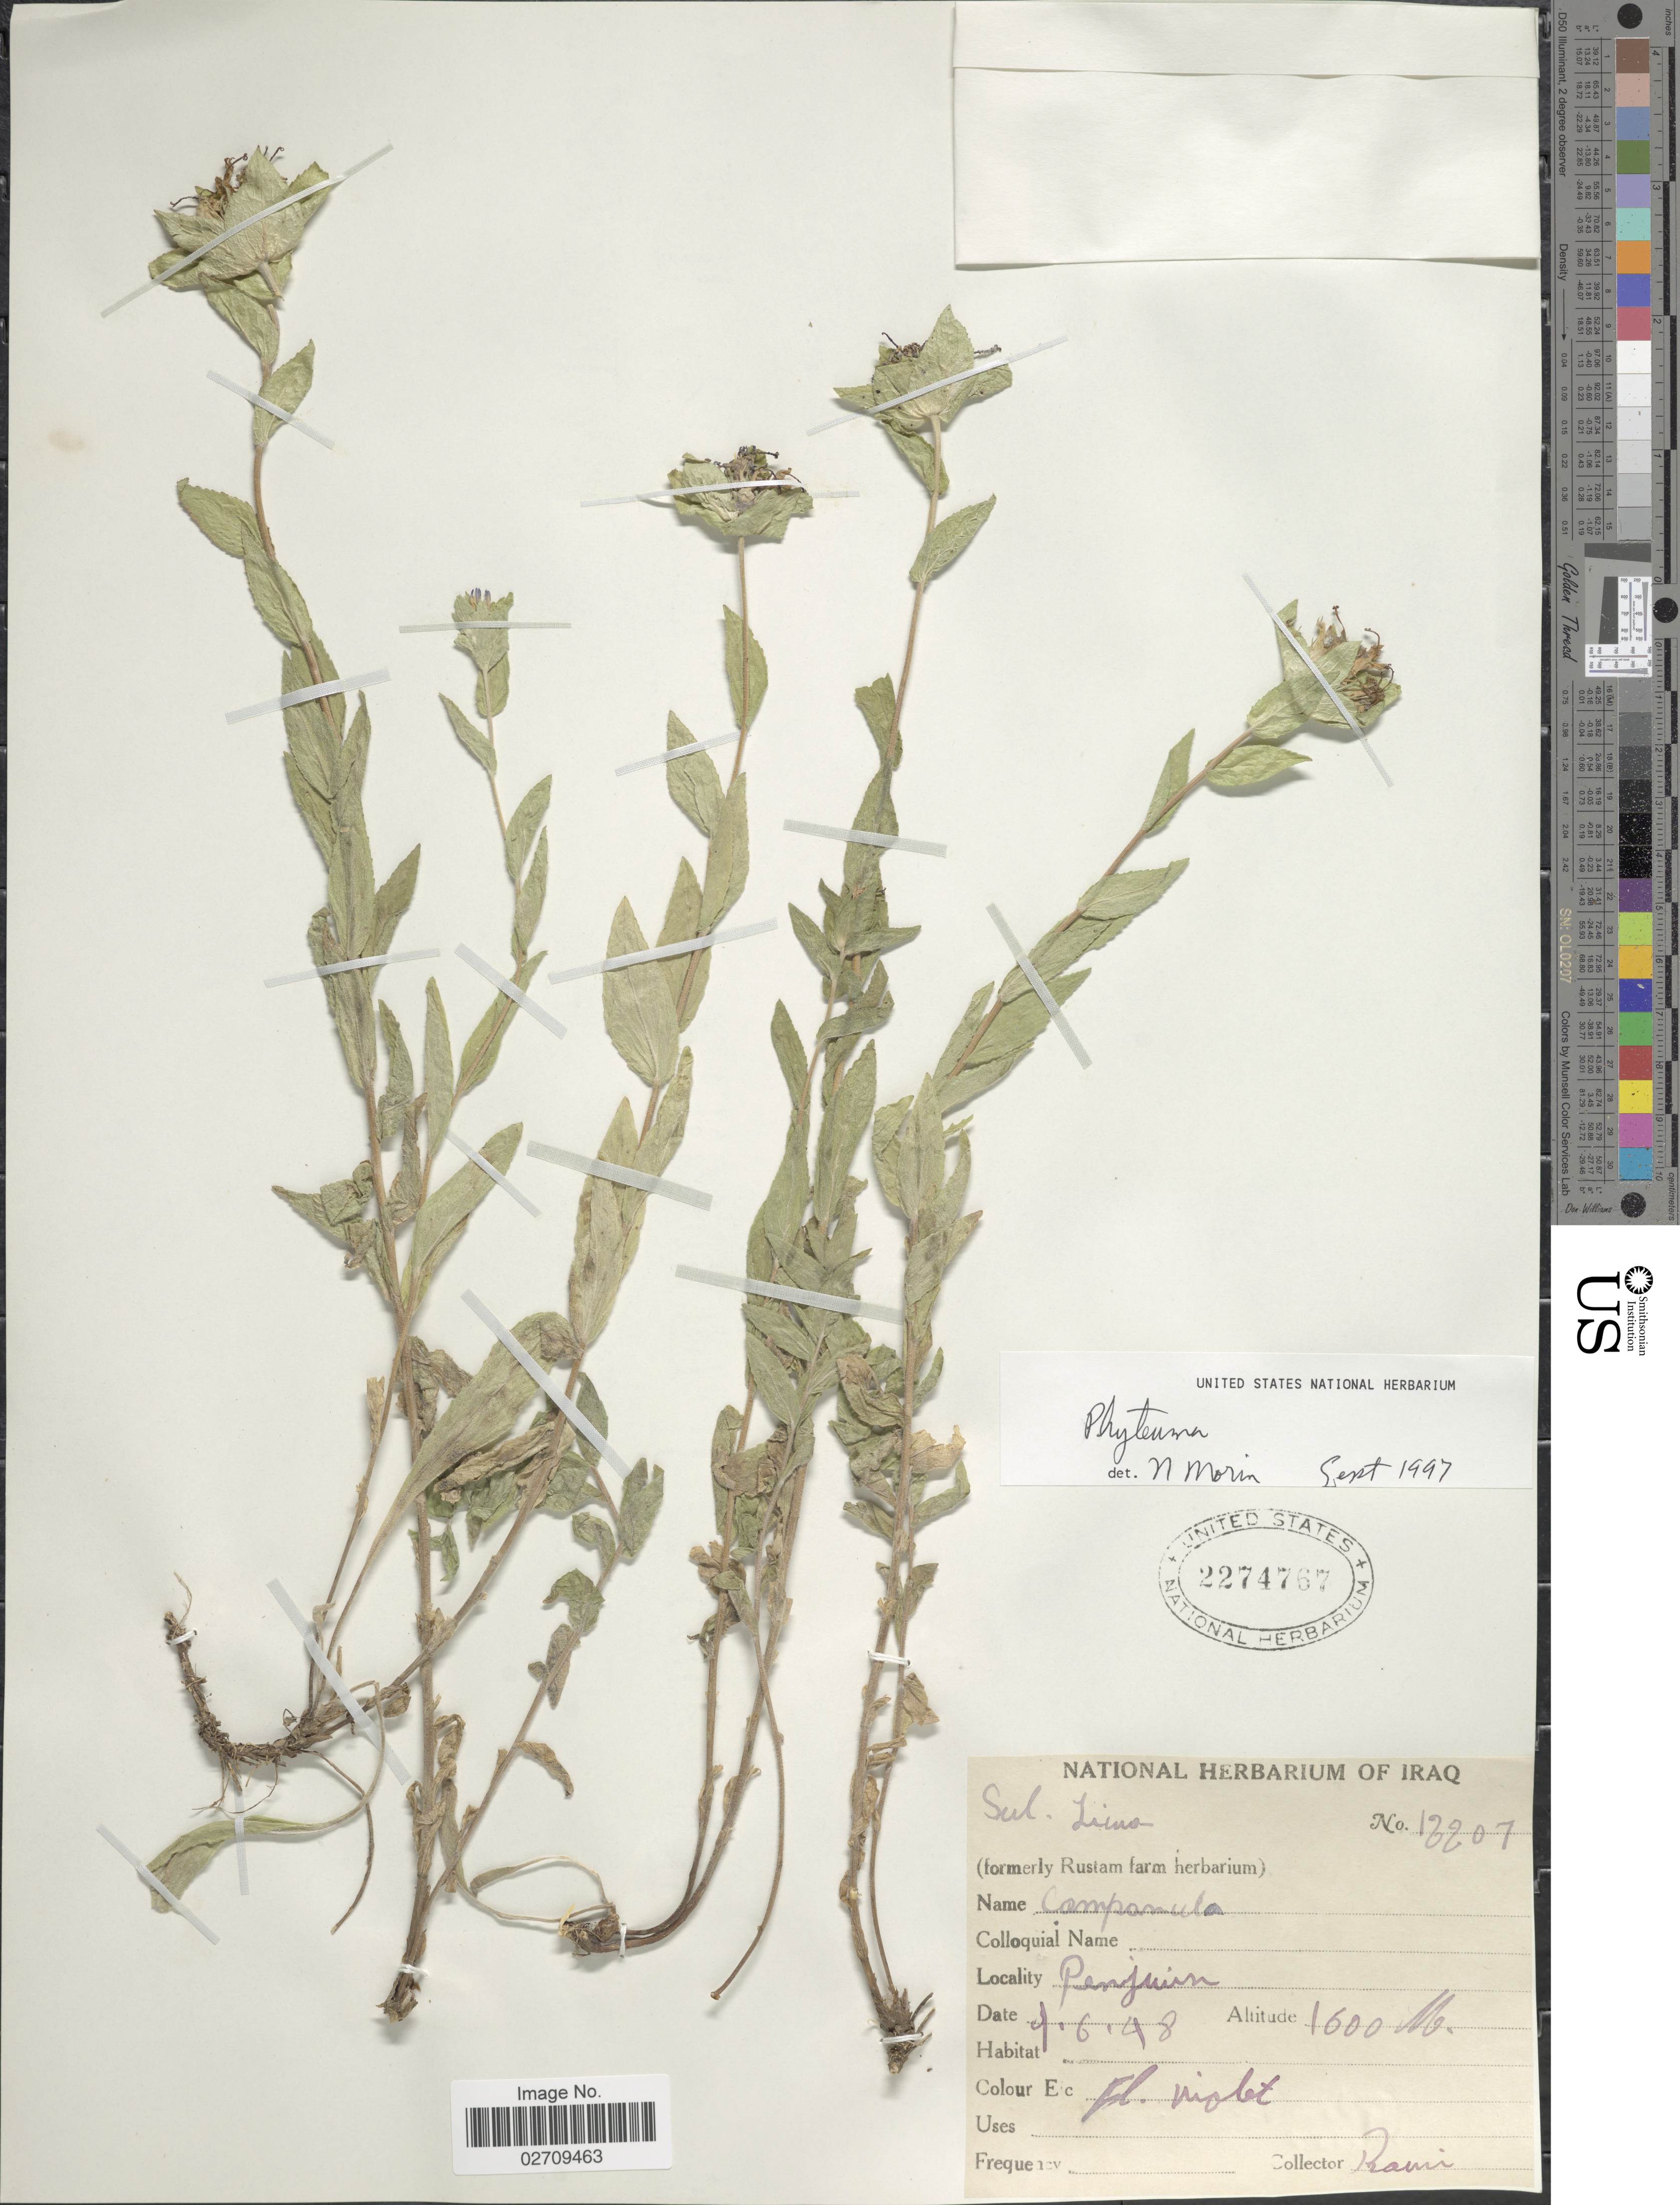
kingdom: Plantae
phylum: Tracheophyta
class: Magnoliopsida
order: Asterales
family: Campanulaceae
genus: Phyteuma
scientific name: Phyteuma sp.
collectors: -. Rawi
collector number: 18207*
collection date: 1948-06-09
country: Iraq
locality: Penjwin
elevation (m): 1600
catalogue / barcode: US 2274767